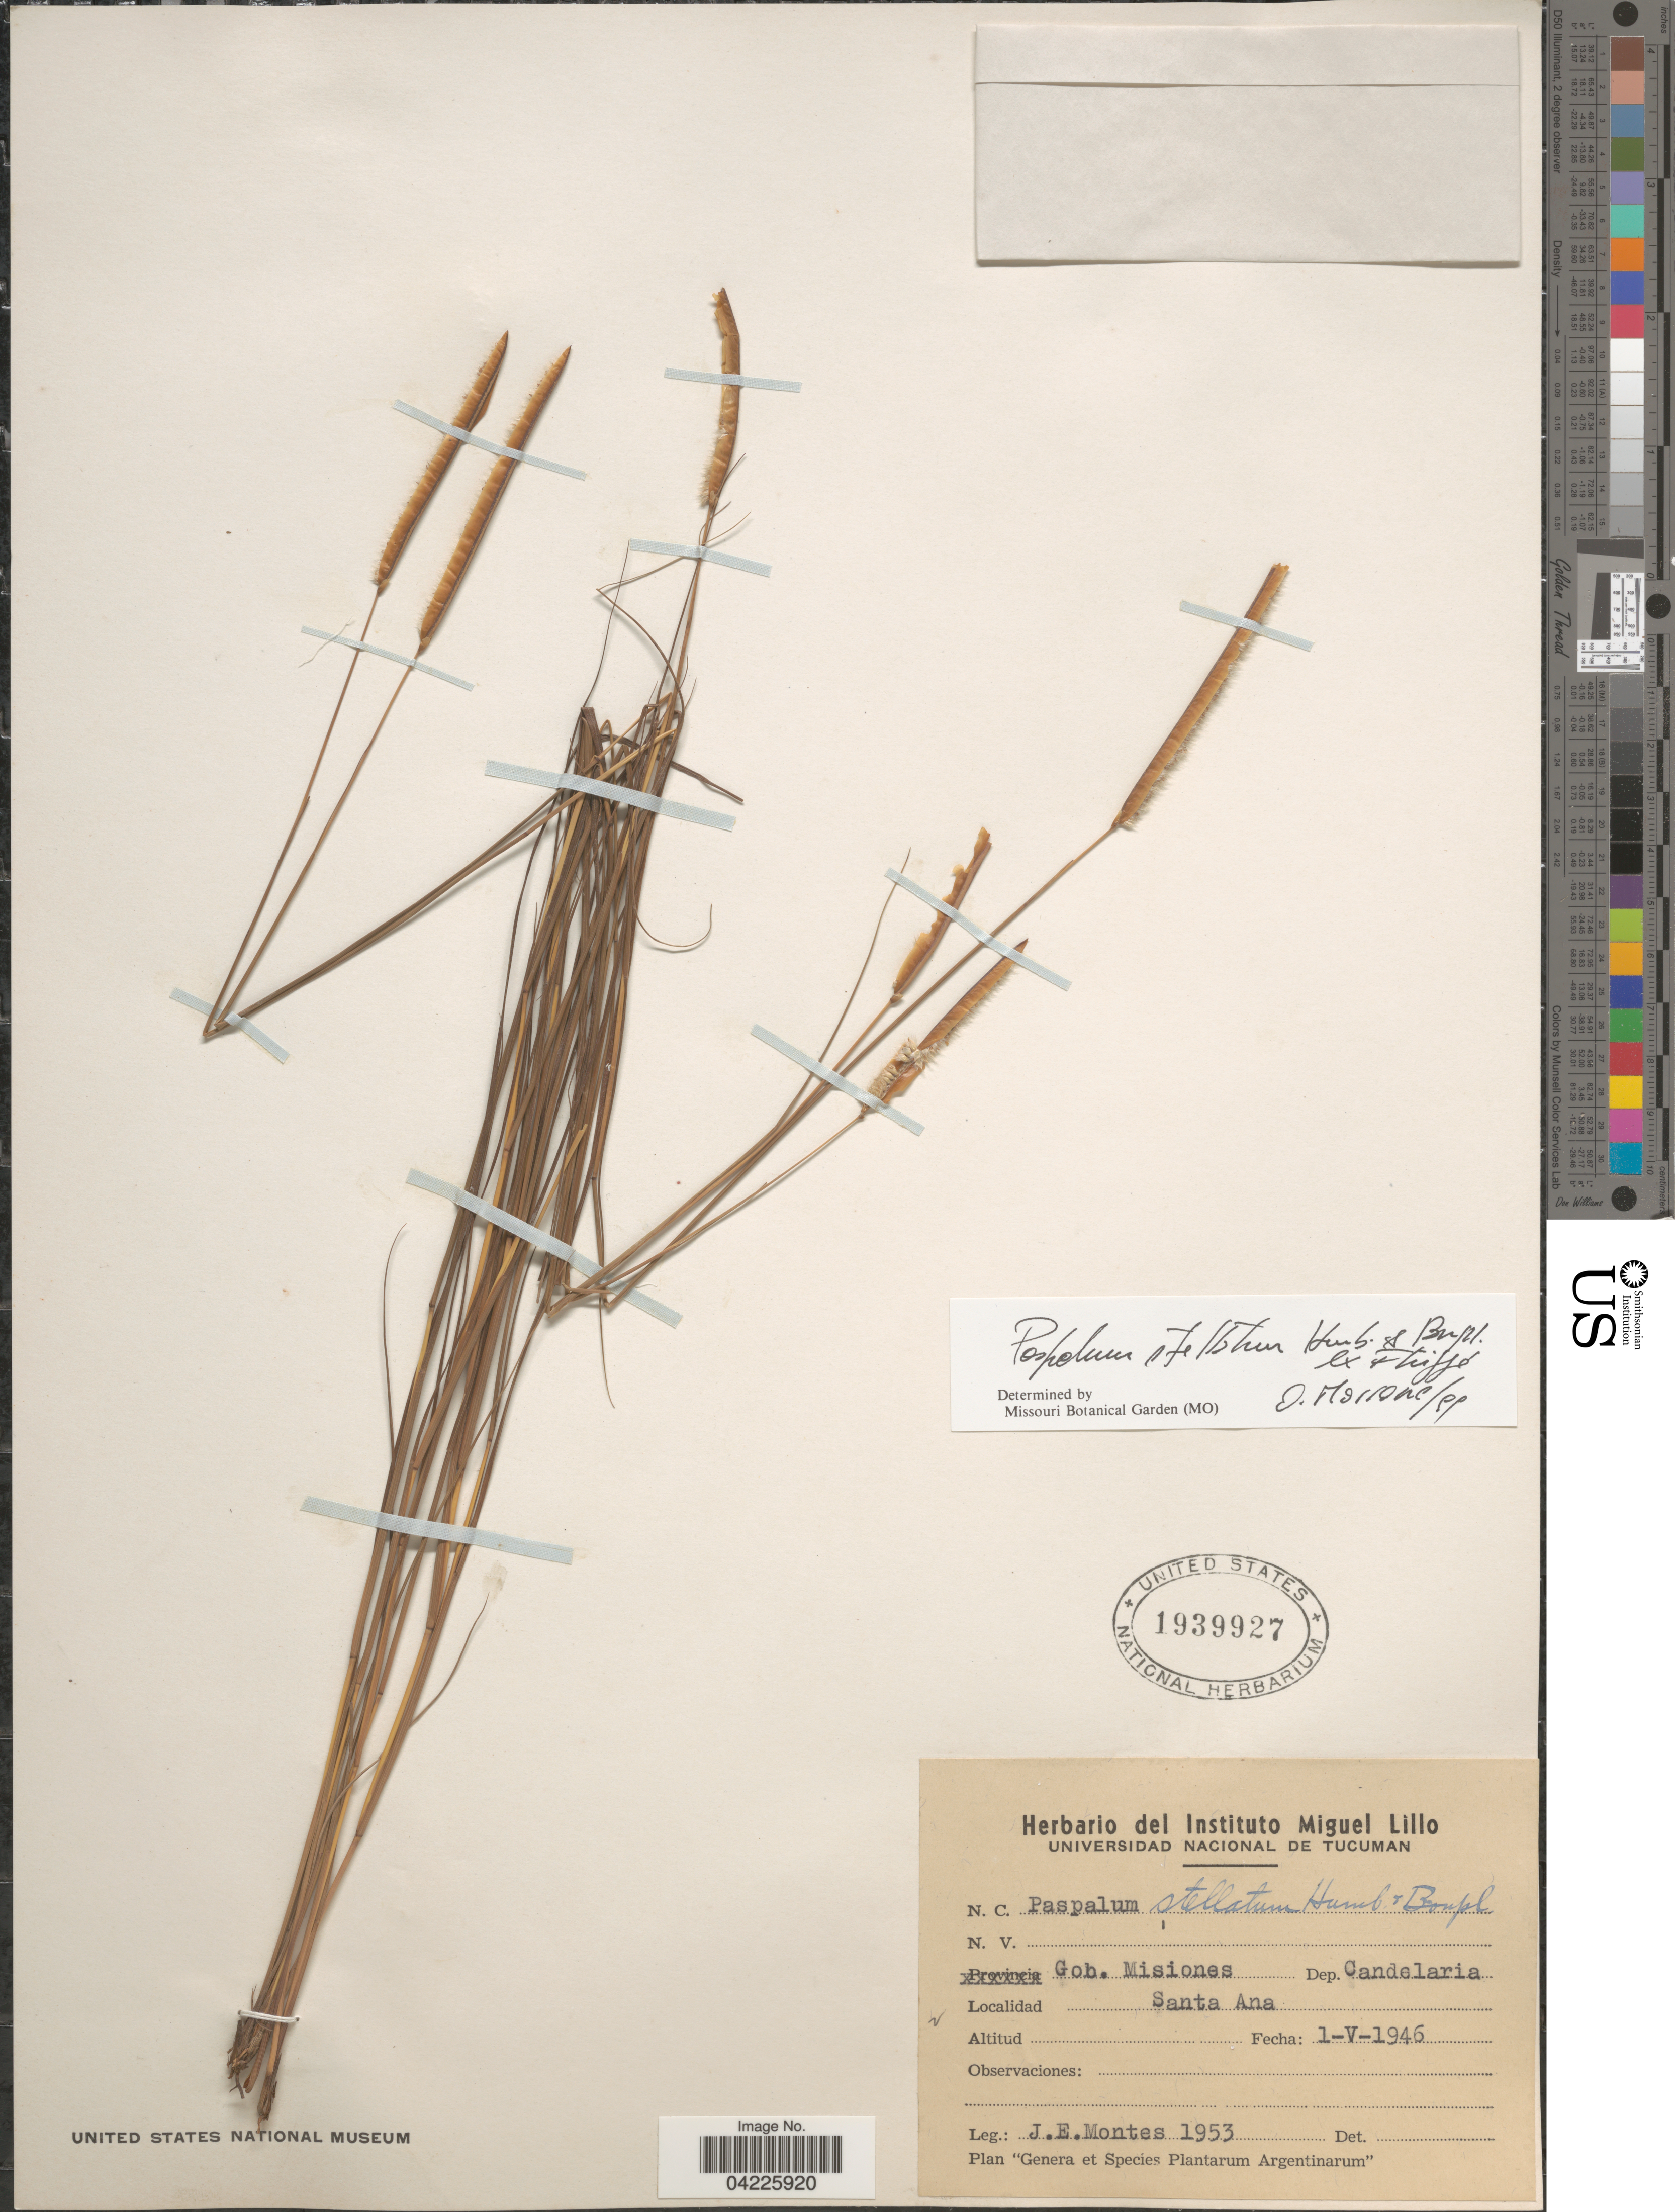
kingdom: Plantae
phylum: Tracheophyta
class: Liliopsida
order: Poales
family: Poaceae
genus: Paspalum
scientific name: Paspalum stellatum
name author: Humb. & Bonpl. ex Flüggé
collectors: J. E. Montes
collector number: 1953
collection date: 1946-05-01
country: Argentina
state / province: Misiones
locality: Gob. Misiones. Dep.Candelaria. Santa Ana.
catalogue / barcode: US 1939927